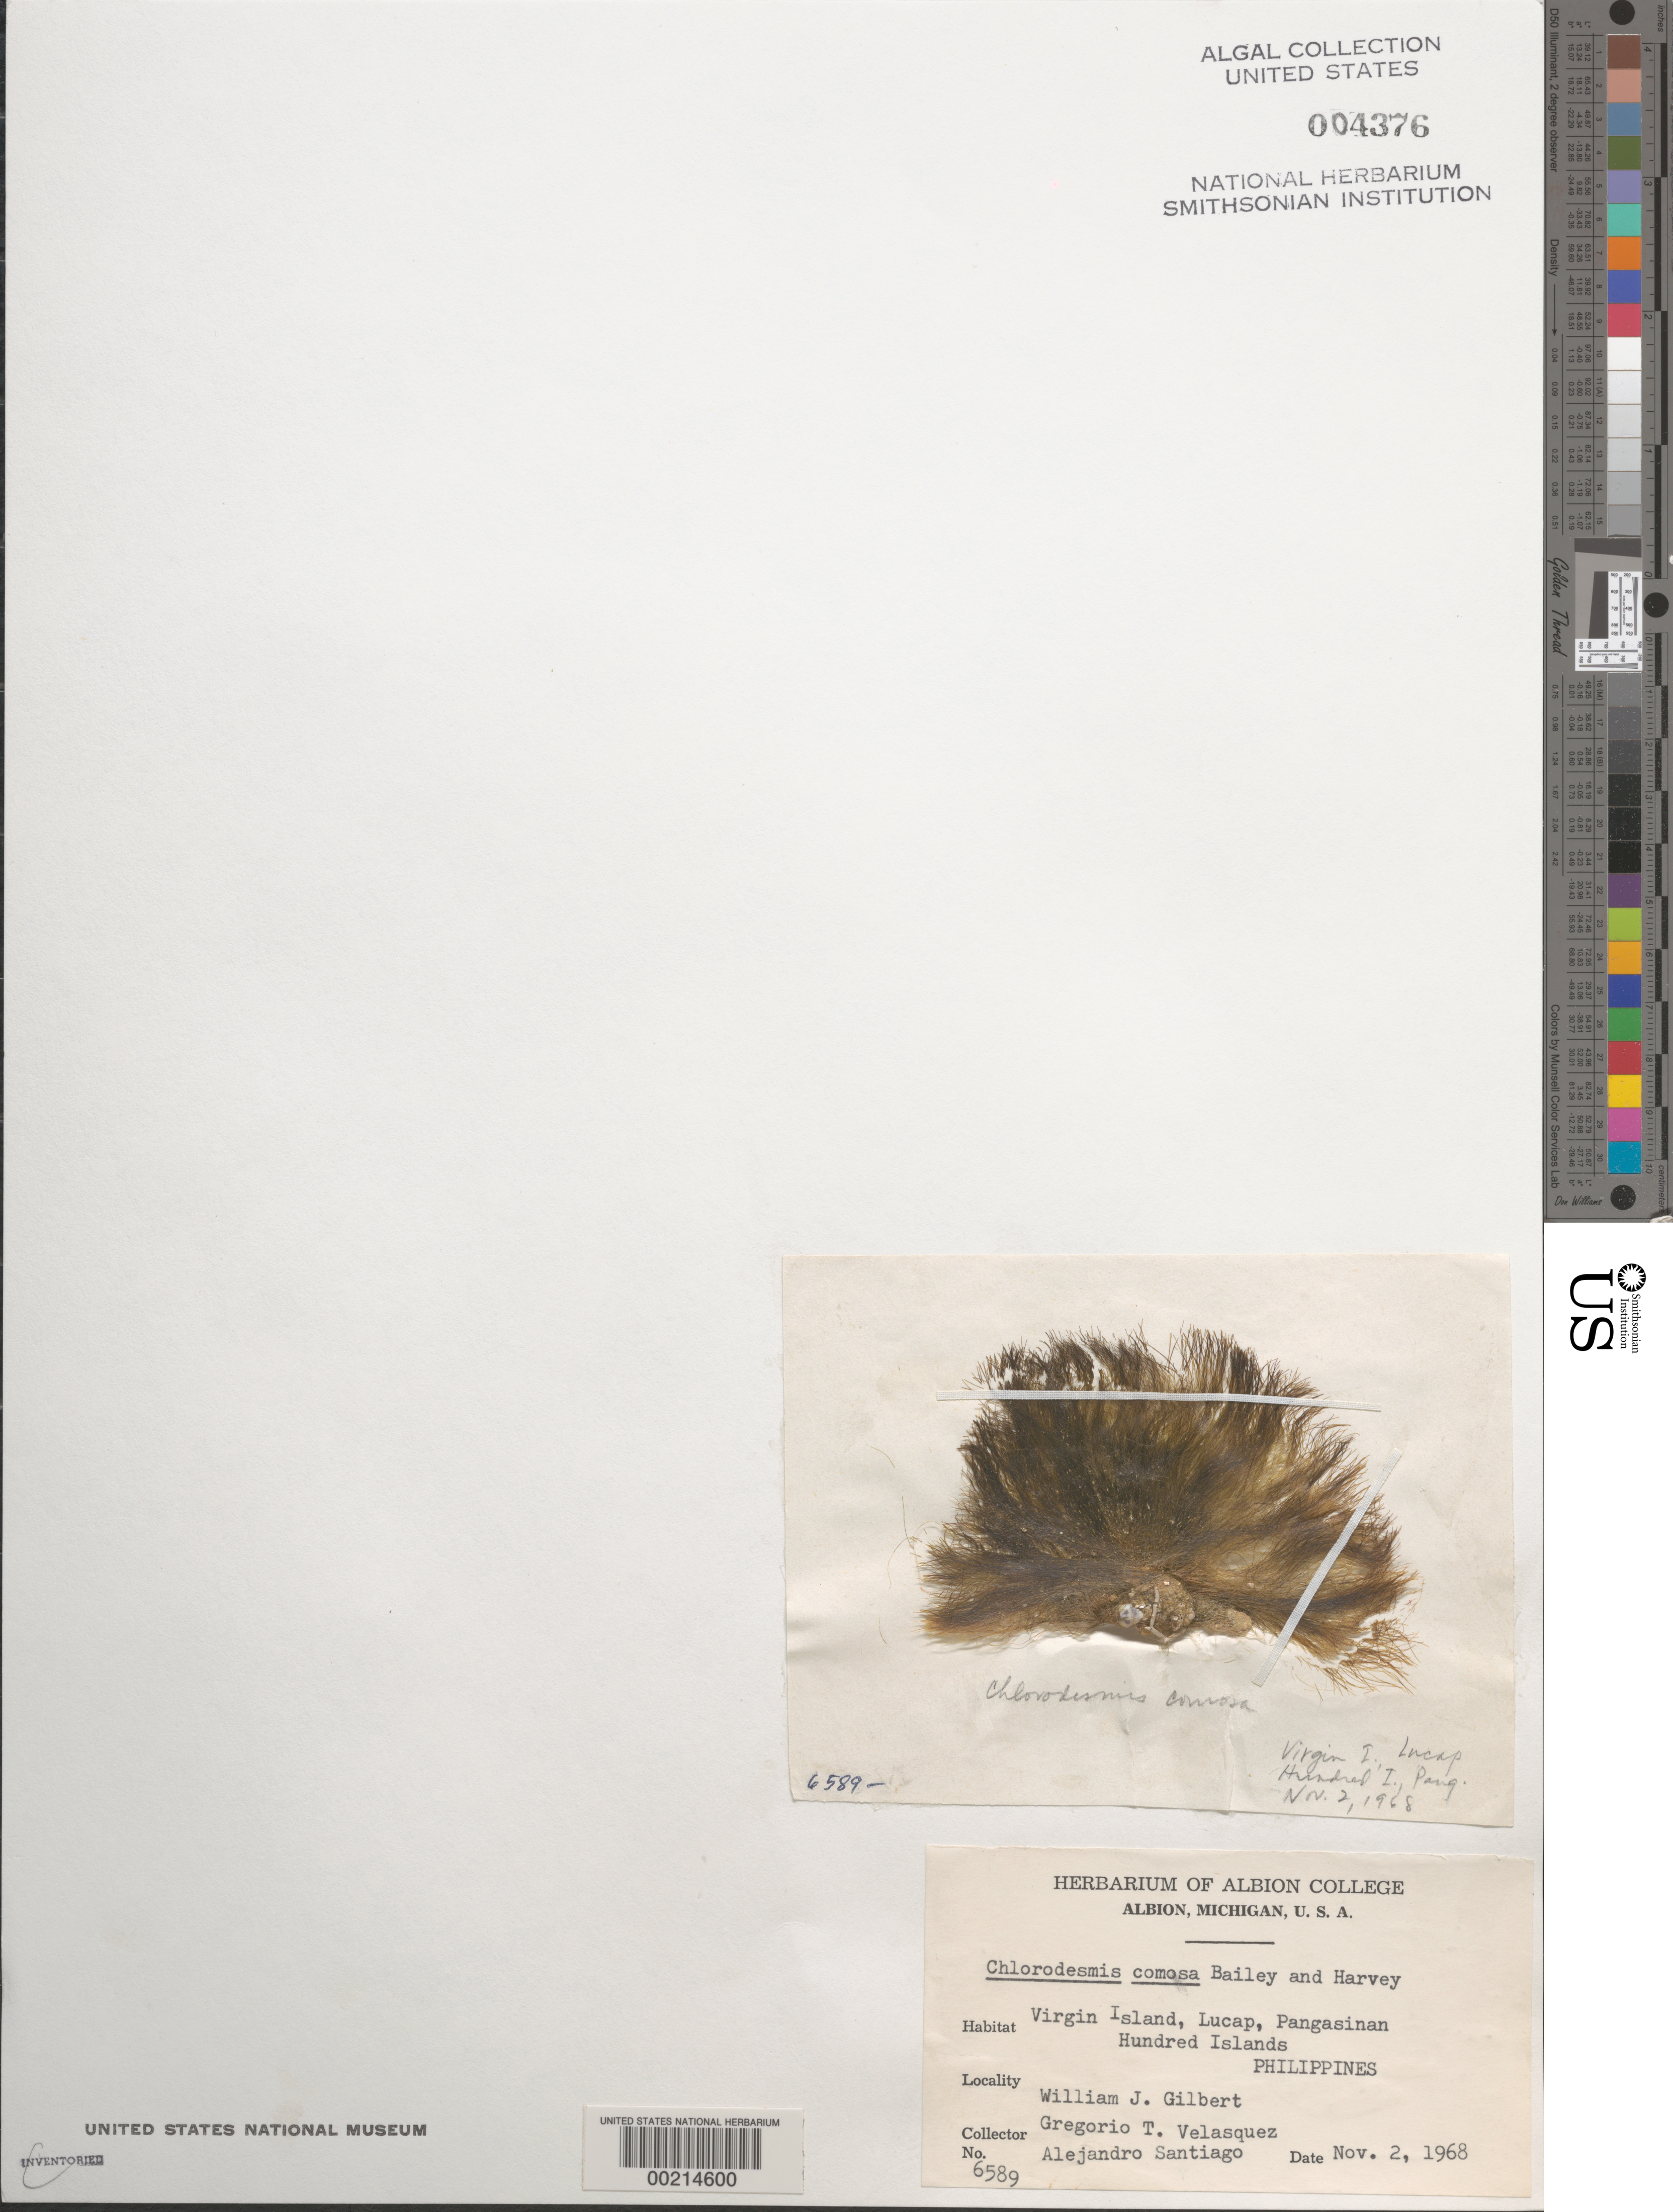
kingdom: Plantae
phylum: Chlorophyta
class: Ulvophyceae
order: Bryopsidales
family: Udoteaceae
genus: Chlorodesmis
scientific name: Chlorodesmis fastigiata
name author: (C. Agardh) S.C. Ducker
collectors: W. J. Gilbert, G. Velasquez & A. Santiago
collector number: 6589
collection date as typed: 02 Nov 1968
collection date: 1968-11-02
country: Philippines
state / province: Ilocos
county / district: Pangasinan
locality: Virgin island, lucap, pangasinan, hundred islands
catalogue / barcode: US 4376